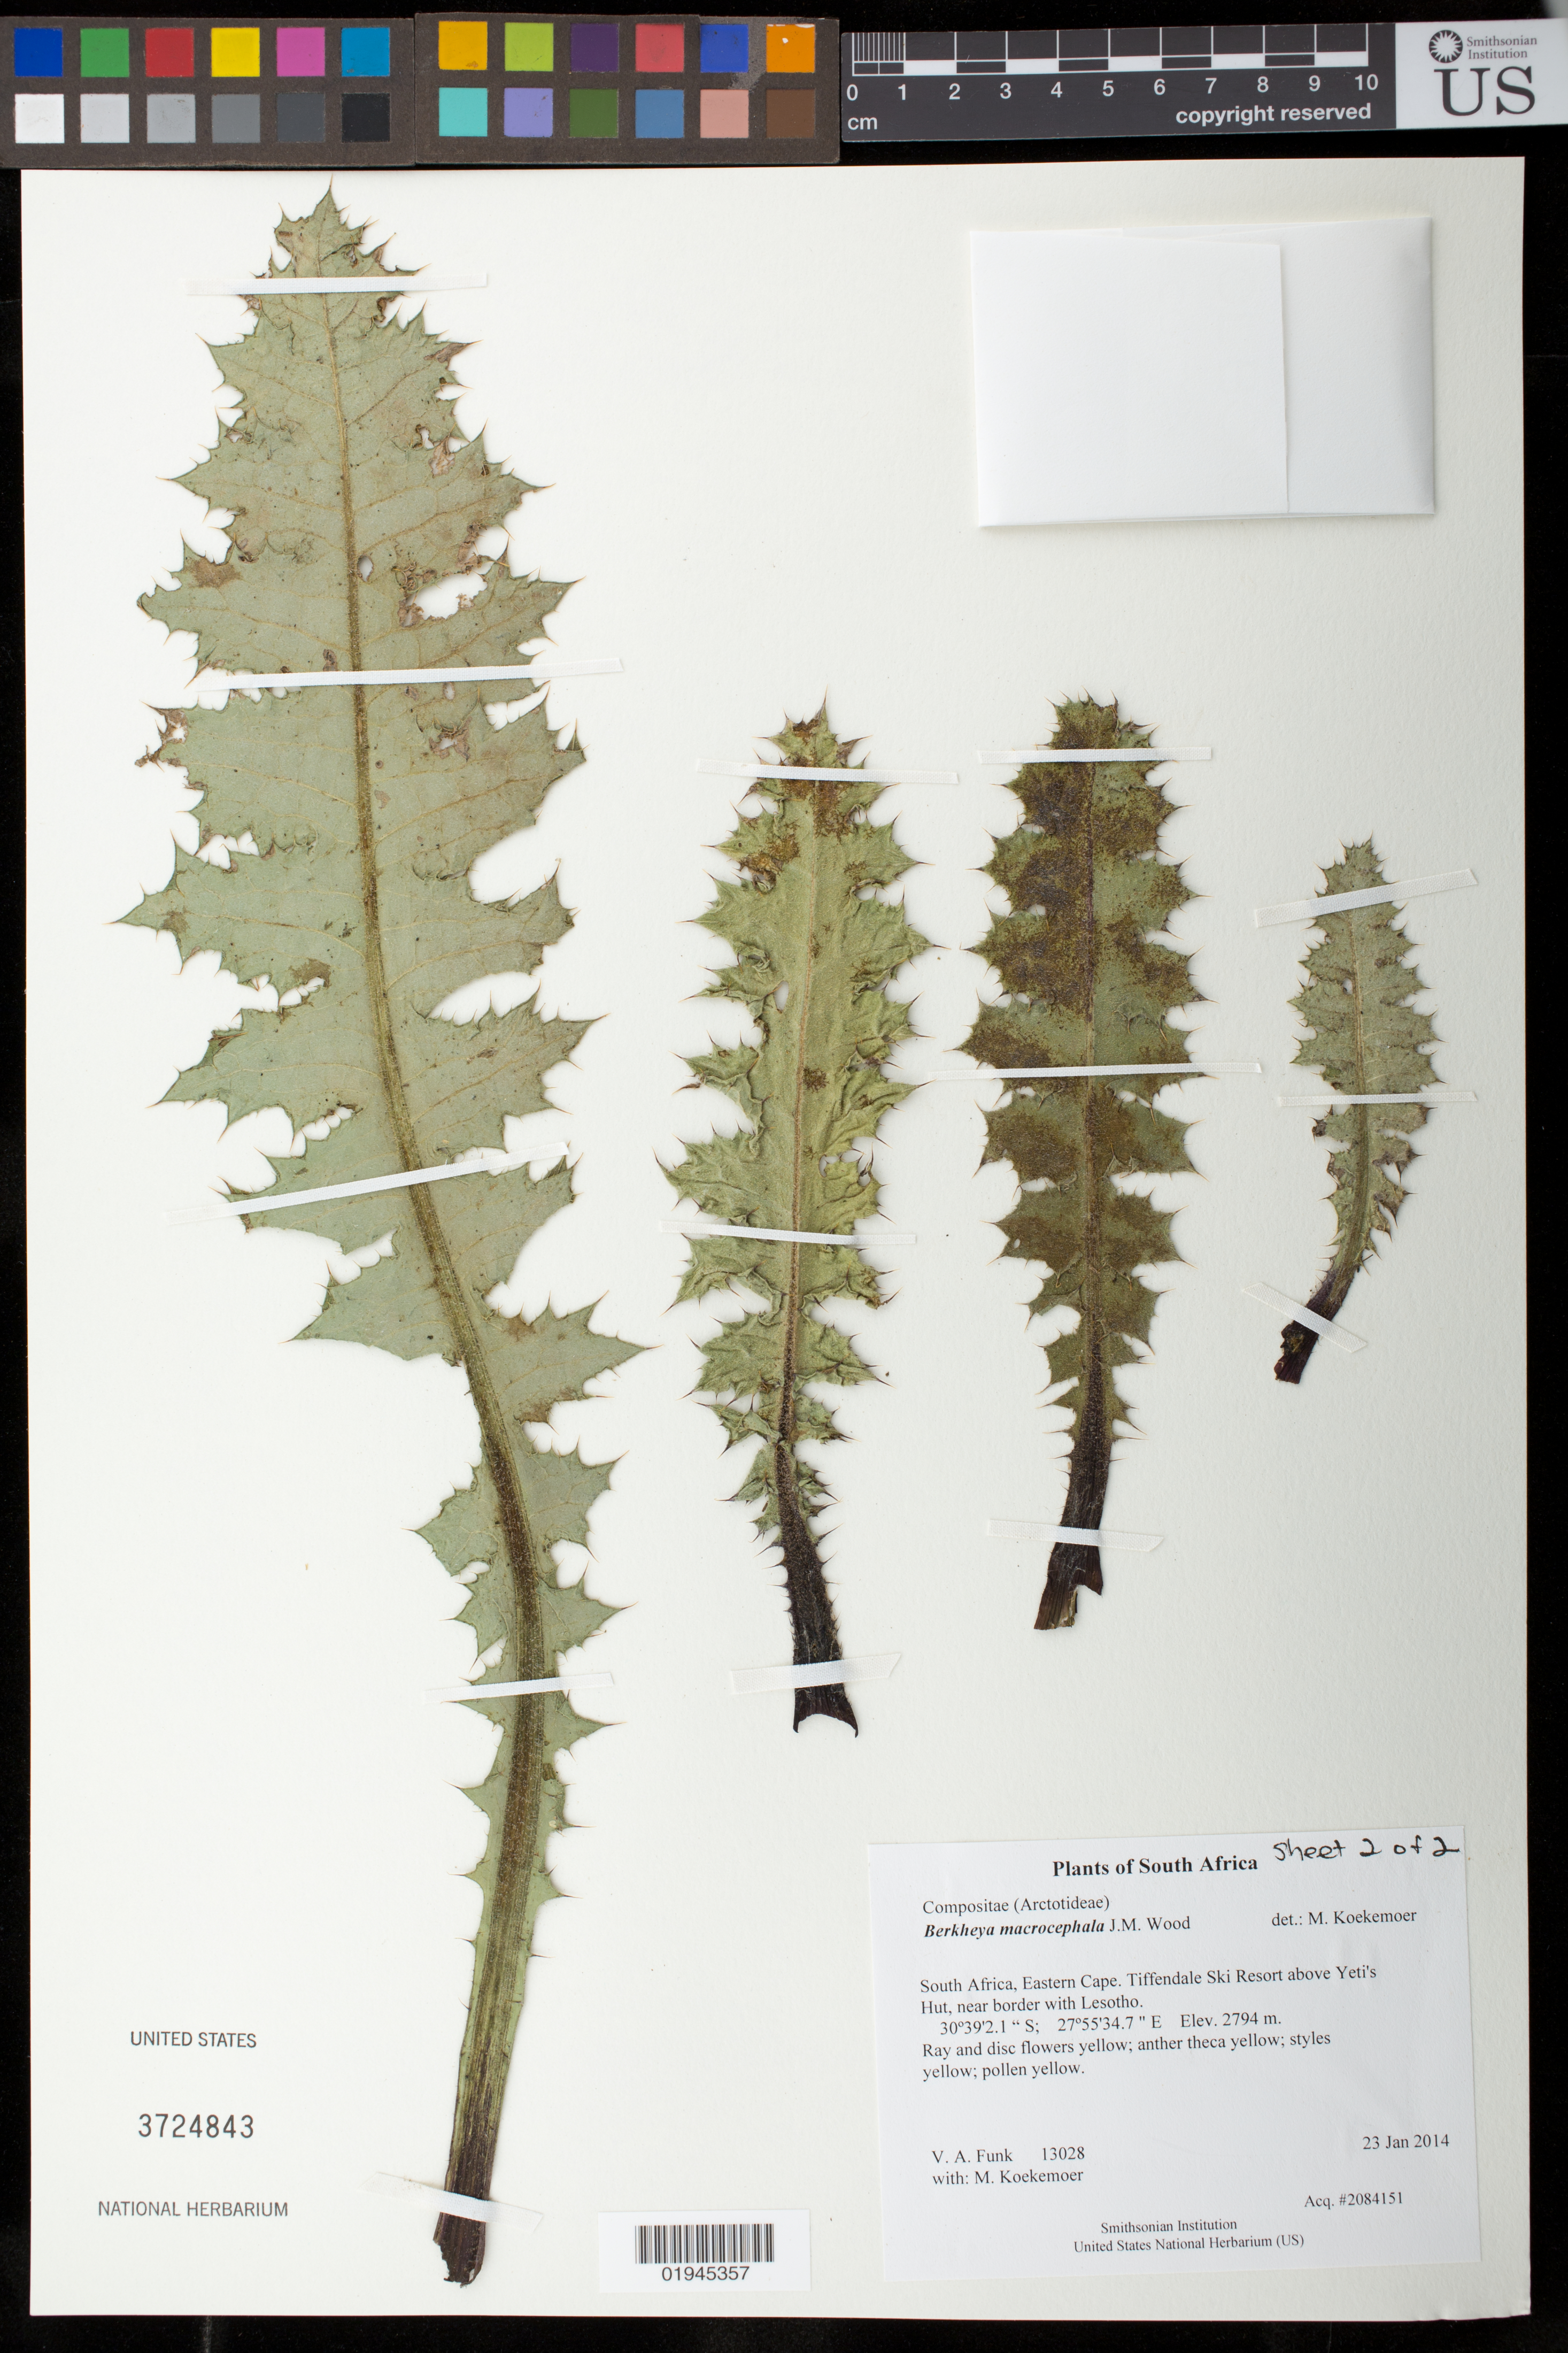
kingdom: Plantae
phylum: Tracheophyta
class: Magnoliopsida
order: Asterales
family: Asteraceae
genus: Berkheya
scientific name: Berkheya macrocephala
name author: J.M. Wood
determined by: Koekemoer, M.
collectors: M. Koekemoer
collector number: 13028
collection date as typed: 23 Jan 2014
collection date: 2014-01-23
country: South Africa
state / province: Eastern Cape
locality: Tiffendale Ski Resort above Yeti's Hut, near border with Lesotho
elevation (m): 2794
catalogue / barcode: US 3724843